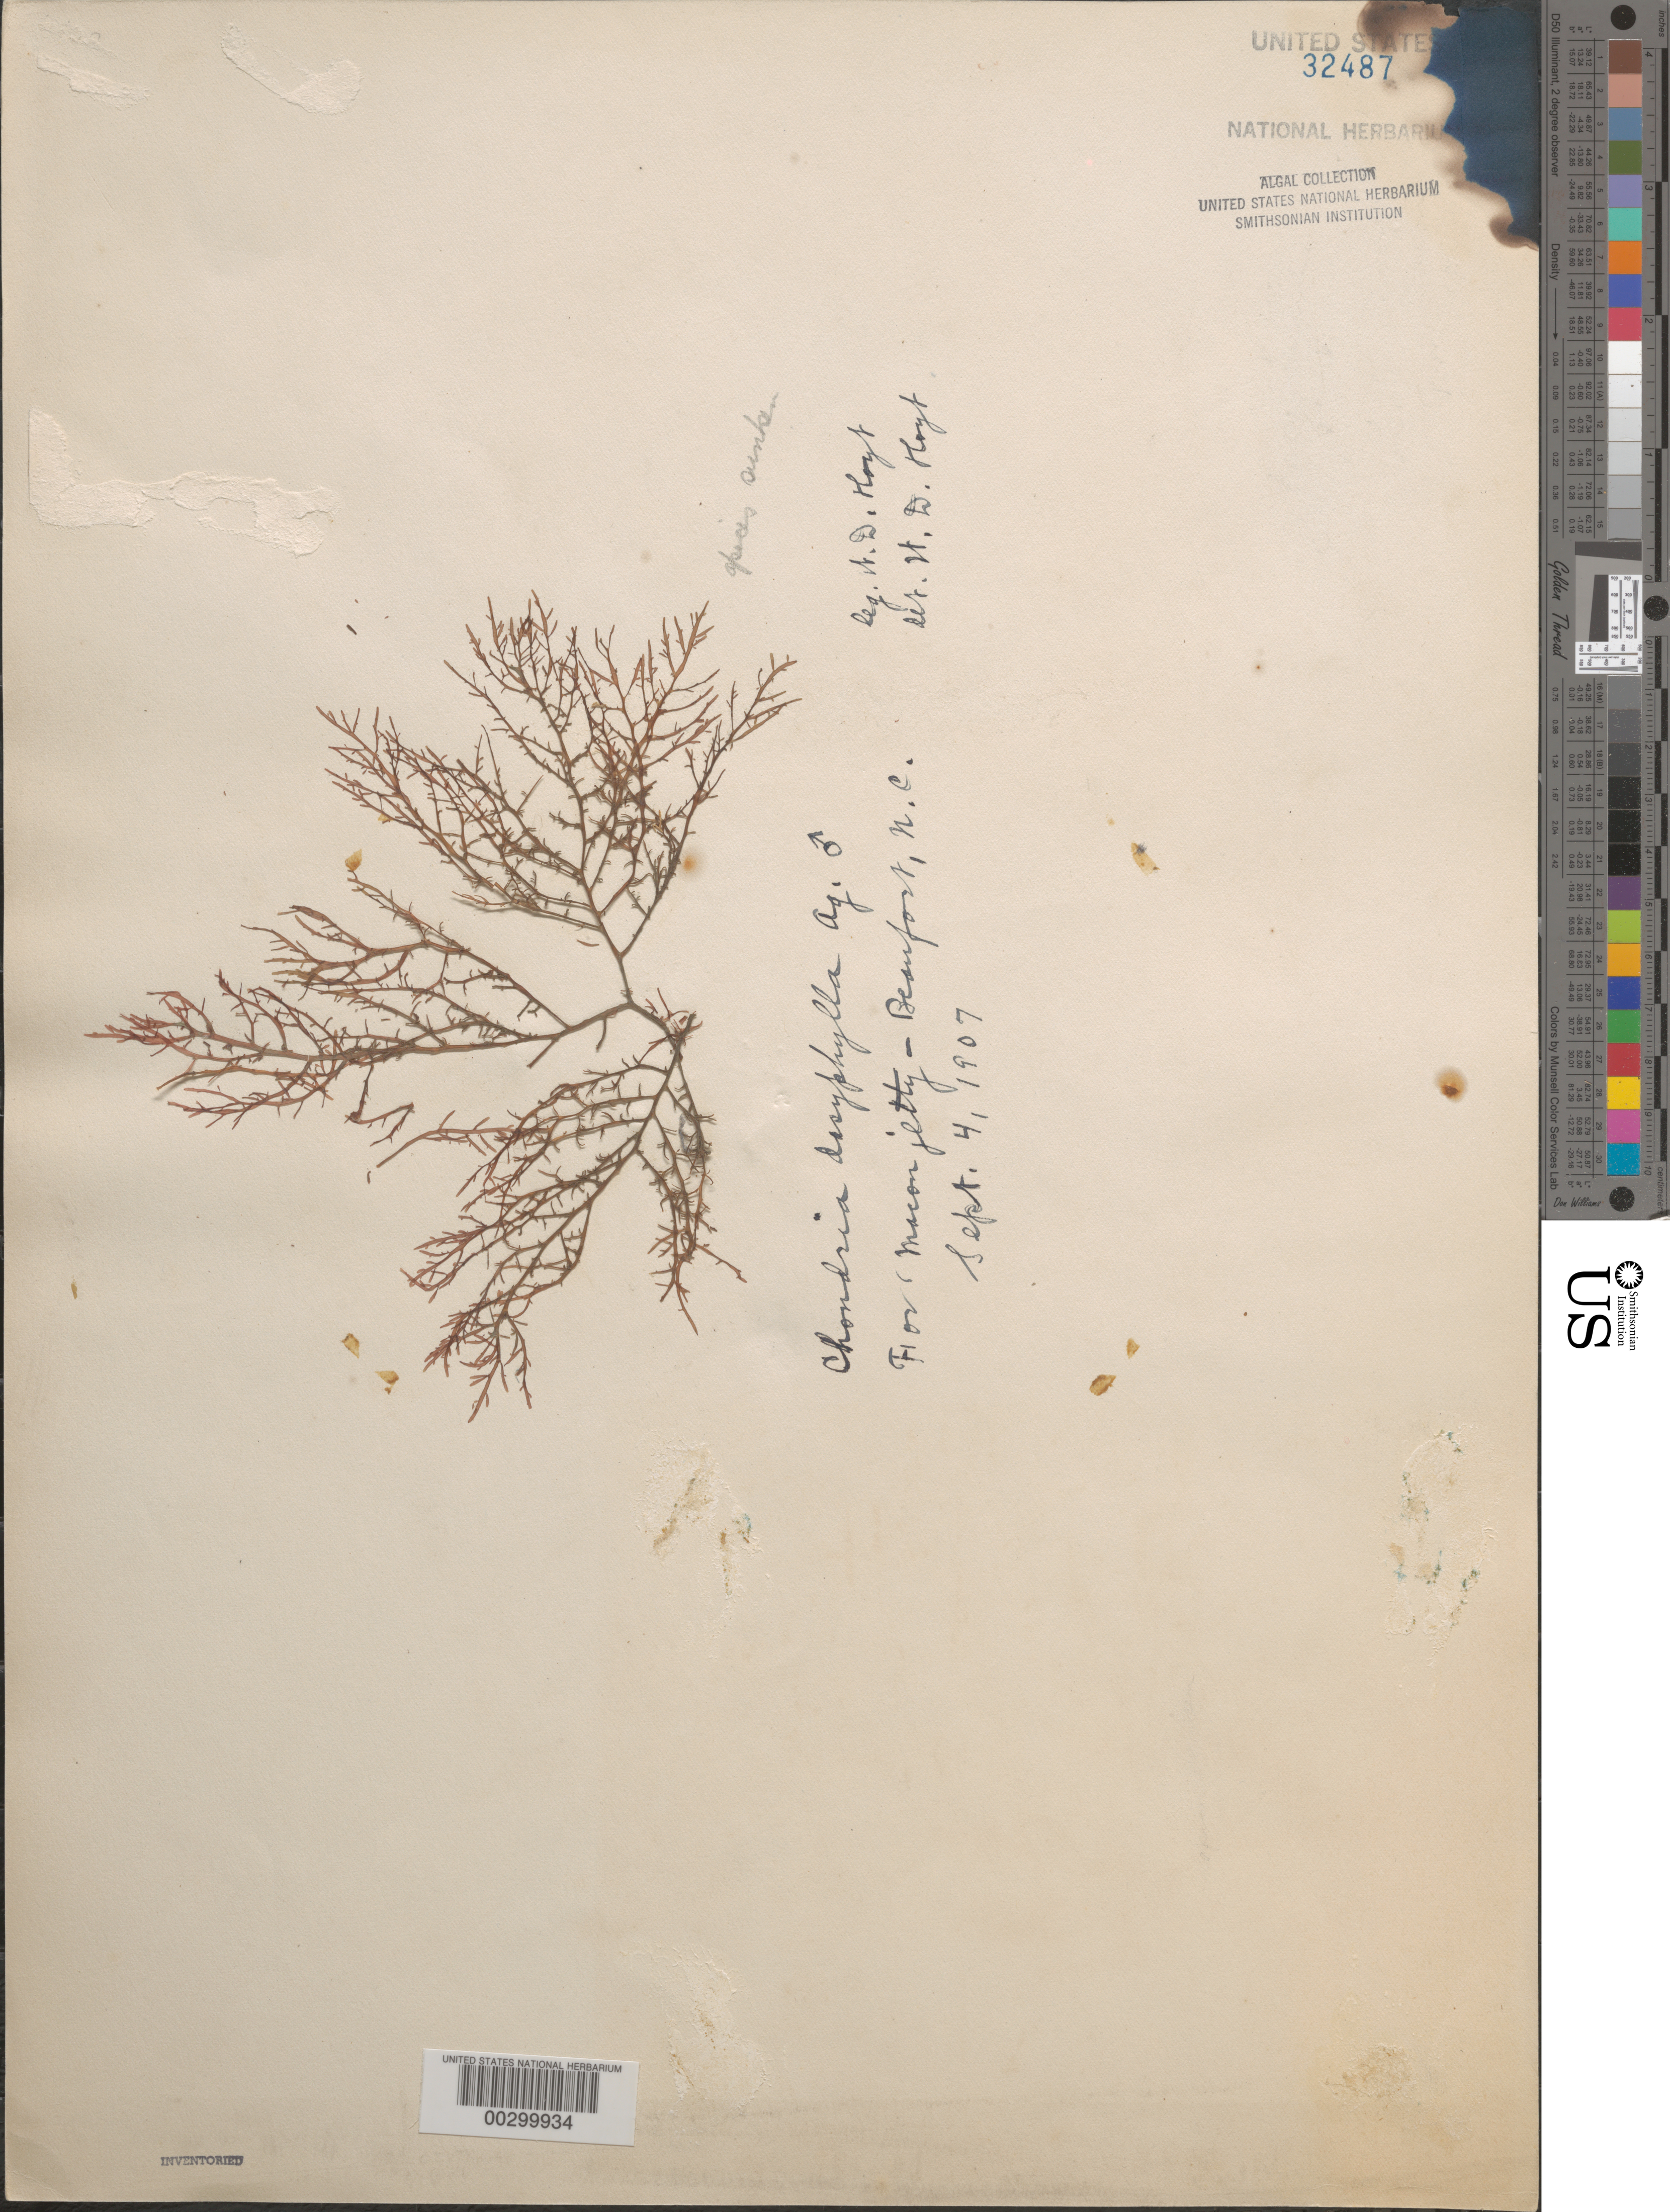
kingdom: Plantae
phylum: Rhodophyta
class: Florideophyceae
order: Ceramiales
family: Rhodomelaceae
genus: Chondria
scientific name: Chondria dasyphylla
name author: (Woodw.) C. Agardh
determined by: Hoyt, W. D.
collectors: W. D. Hoyt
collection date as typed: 04 Sep 1907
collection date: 1907-09-04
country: United States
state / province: North Carolina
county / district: Carteret County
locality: Beaufort, Fort Macon jetty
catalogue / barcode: US 32487